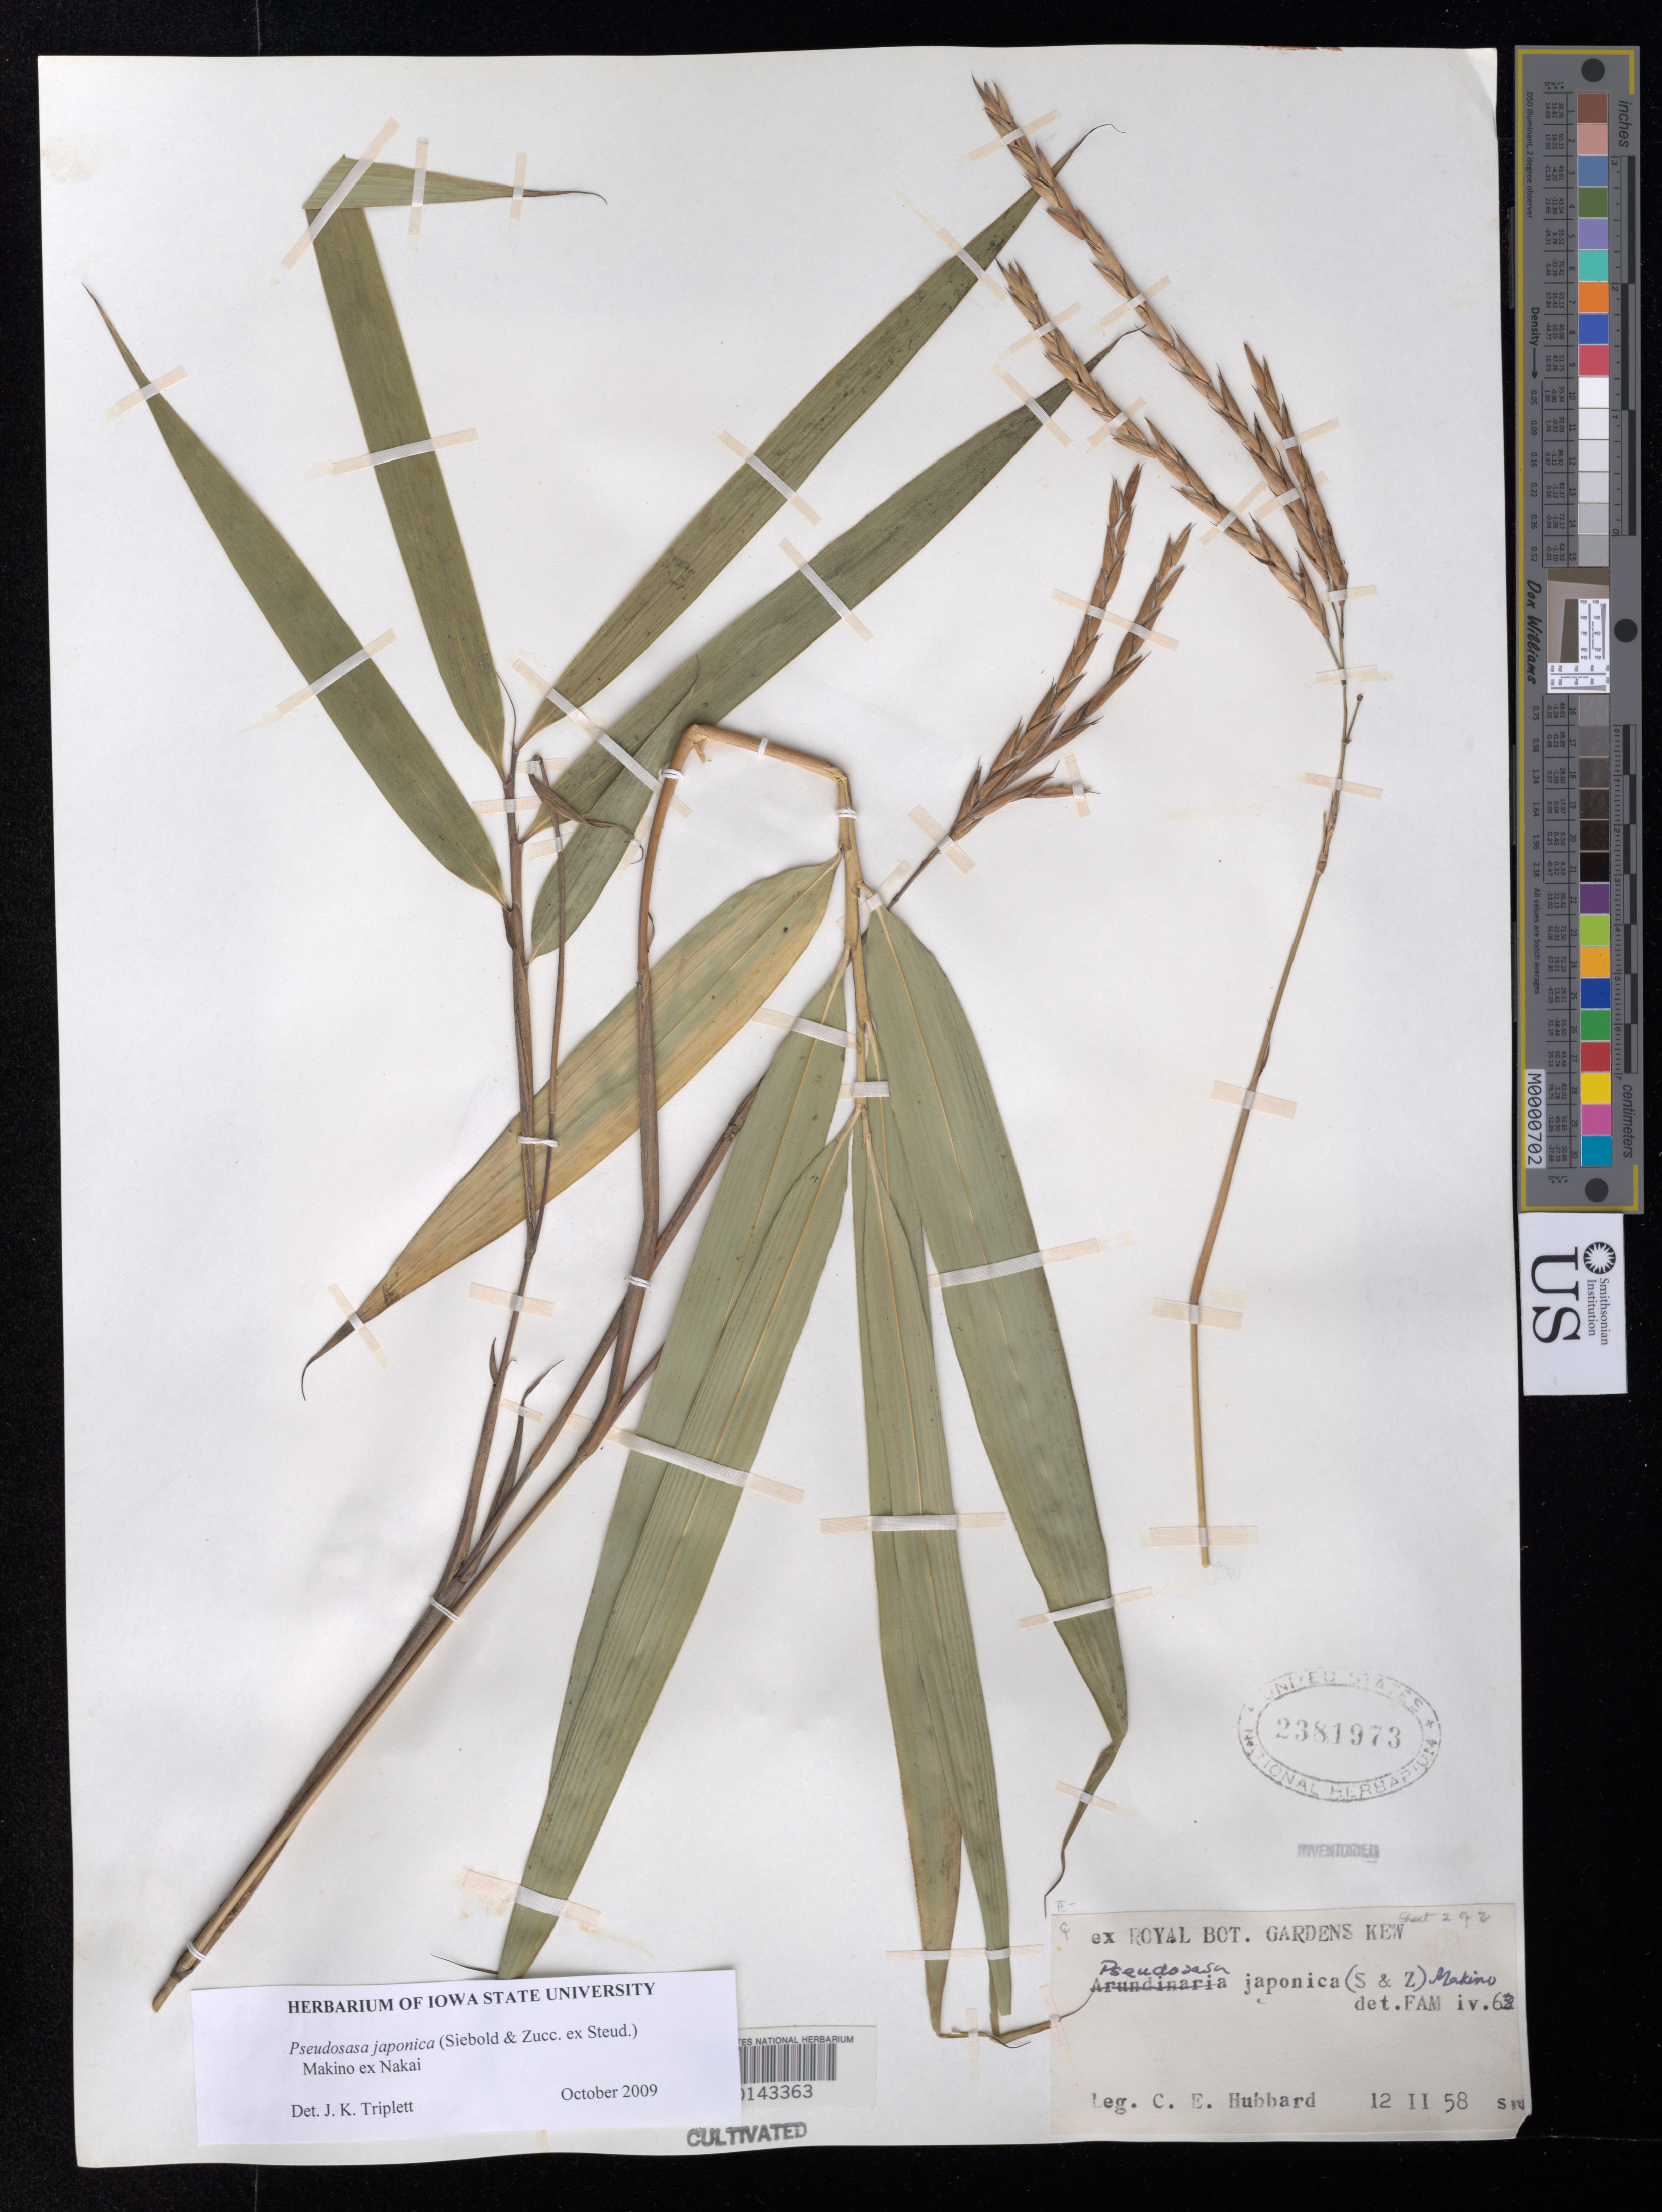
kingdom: Plantae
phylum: Tracheophyta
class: Liliopsida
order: Poales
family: Poaceae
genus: Pseudosasa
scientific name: Pseudosasa japonica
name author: (Siebold & Zucc. ex Steud.) Makino ex Nakai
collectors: C. E. Hubbard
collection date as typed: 12 Feb 1958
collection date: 1958-02-12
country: United Kingdom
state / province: England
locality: Royal bot. gardens, kew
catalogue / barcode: US 2381973